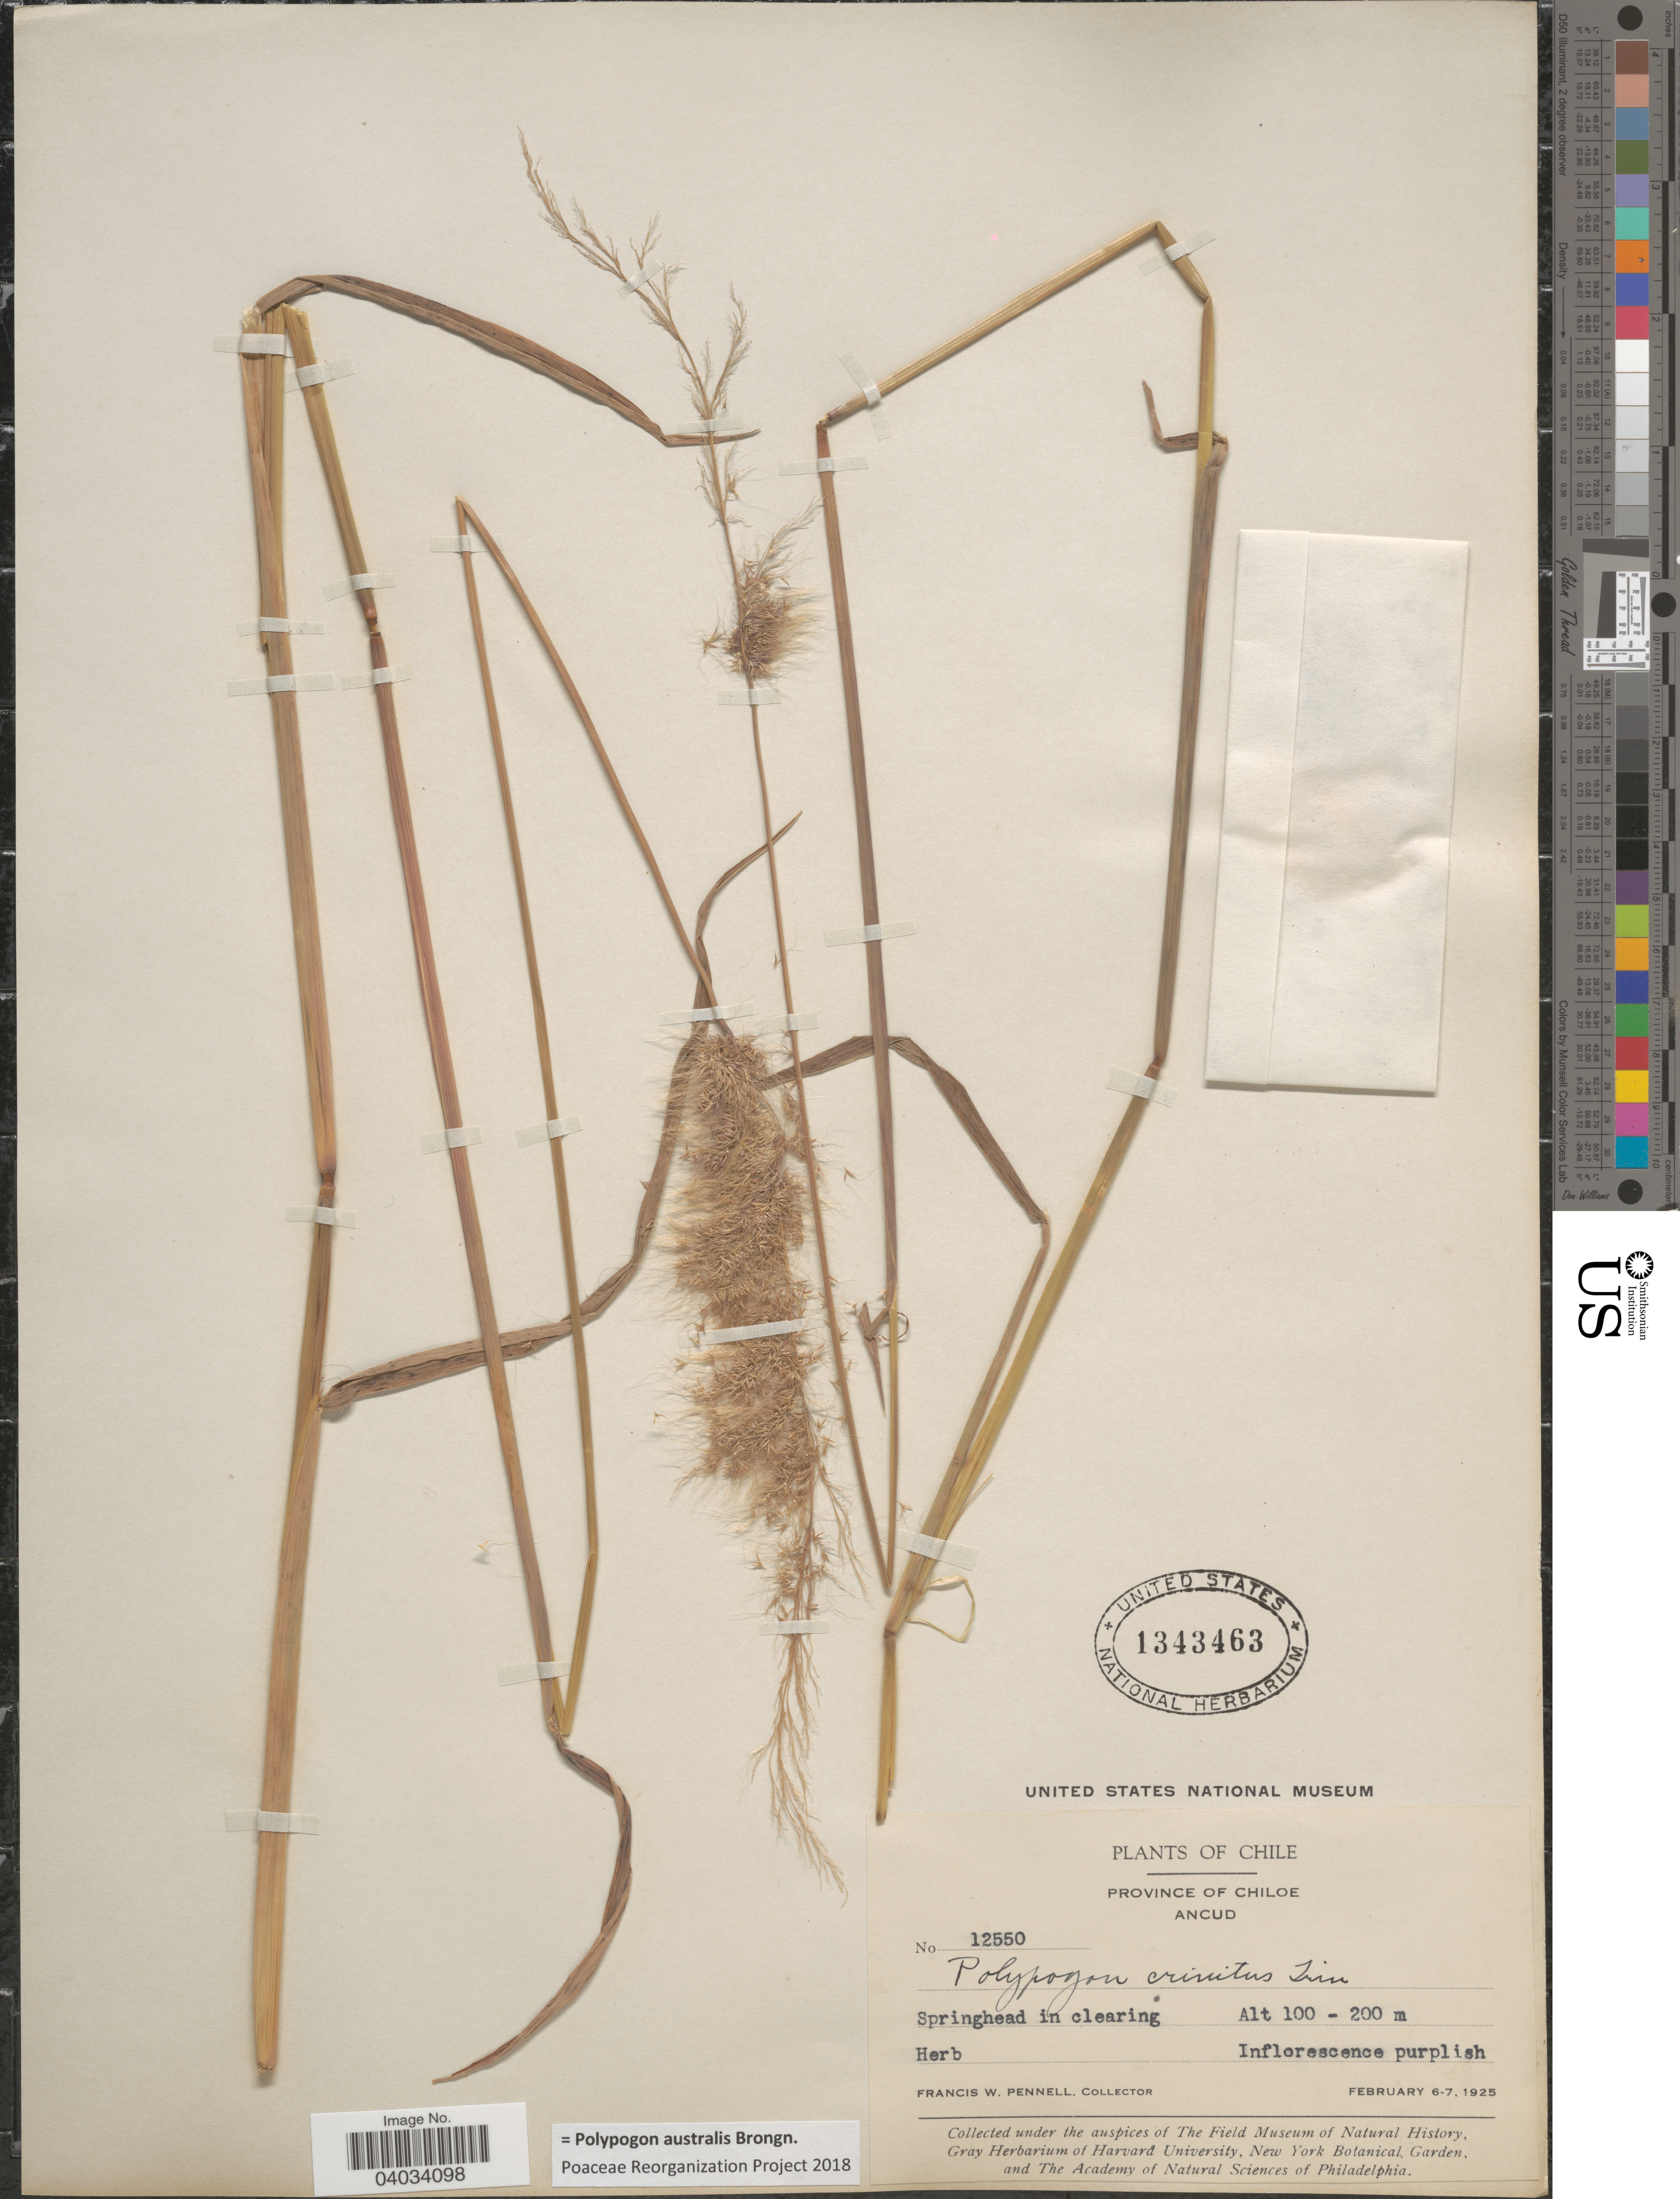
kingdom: Plantae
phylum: Tracheophyta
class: Liliopsida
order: Poales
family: Poaceae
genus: Polypogon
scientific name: Polypogon australis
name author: Brongn.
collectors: F. W. Pennell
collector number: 12550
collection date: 1925-02-06/1925-02-07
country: Chile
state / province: Arica y Parinacota (XV)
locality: Province of Chiloe. Ancud.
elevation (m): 100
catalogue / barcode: US 1343463